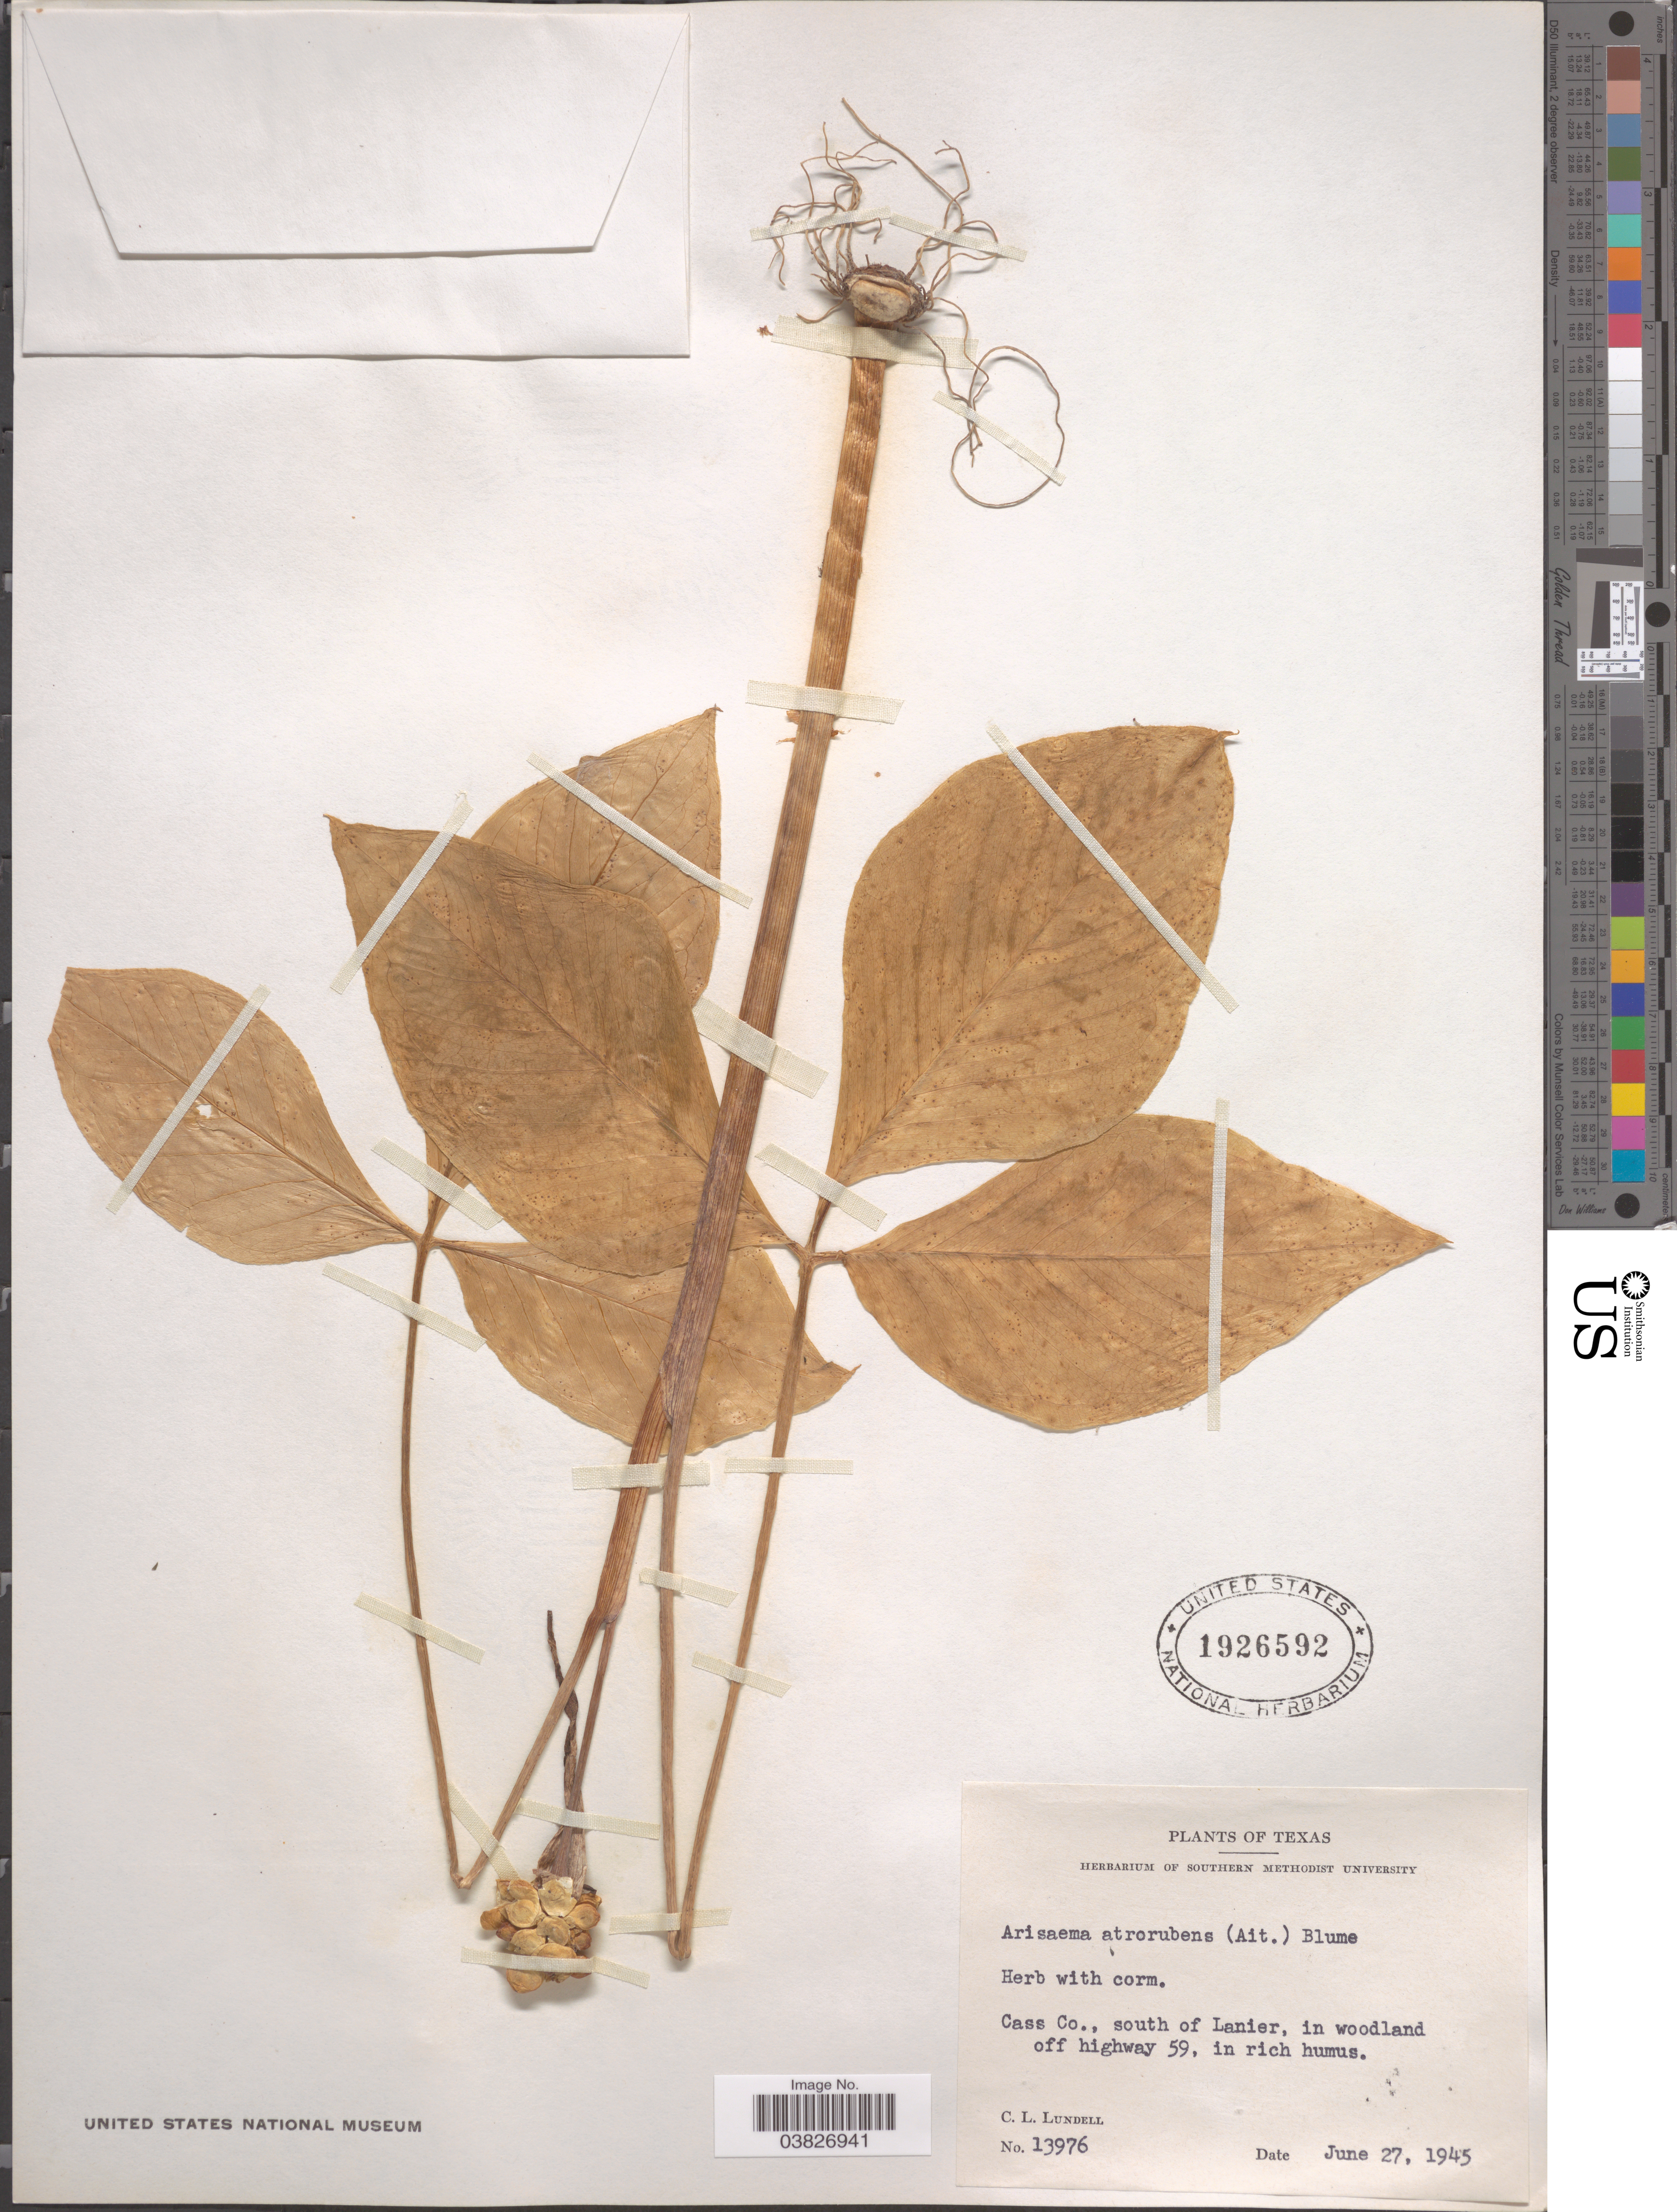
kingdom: Plantae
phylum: Tracheophyta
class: Liliopsida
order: Alismatales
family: Araceae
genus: Arisaema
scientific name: Arisaema atrorubens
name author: (Aiton) Blume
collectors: C. L. Lundell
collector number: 13976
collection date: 1945-06-27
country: United States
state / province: Texas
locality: Cass Co., south of Lanier, in woodland off highway 59, in rich humus.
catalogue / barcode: US 1926592